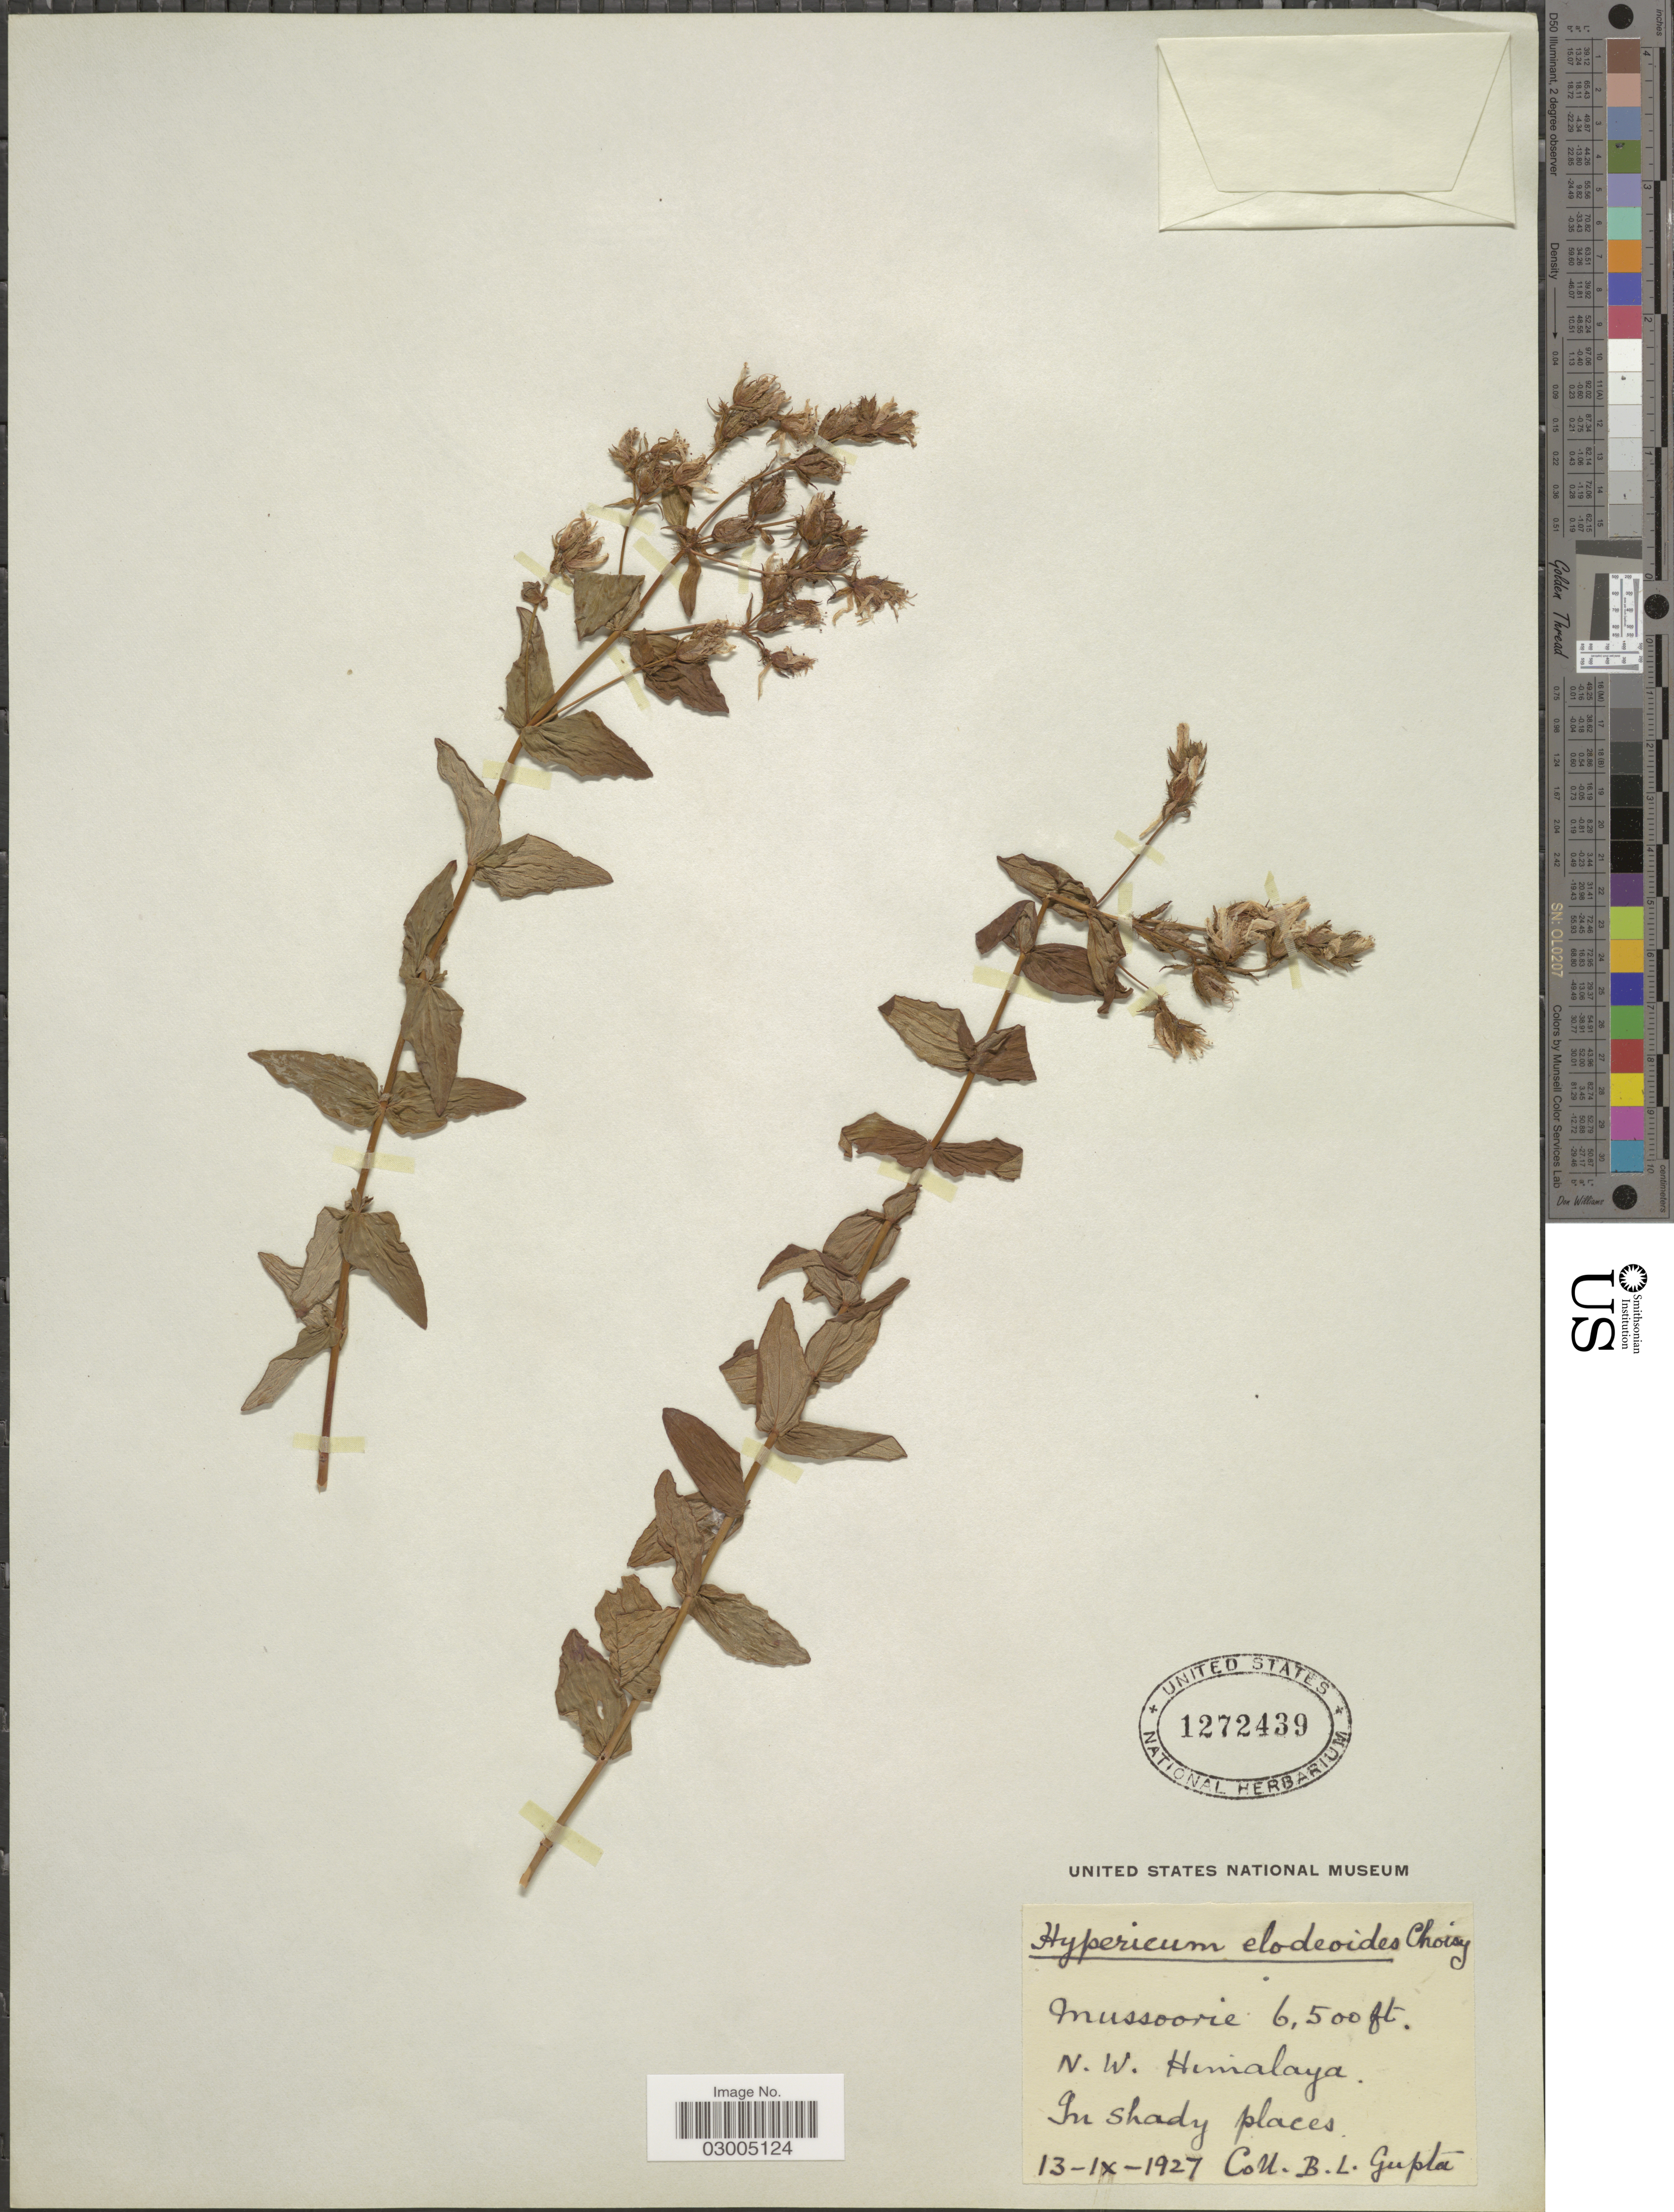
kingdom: Plantae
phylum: Tracheophyta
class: Magnoliopsida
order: Malpighiales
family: Hypericaceae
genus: Hypericum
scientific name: Hypericum elodeoides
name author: Choisy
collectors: B. L. Gupta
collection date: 1927-09-13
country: India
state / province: Uttarakhand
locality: Mussoorie. N.W. Himalaya.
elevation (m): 1981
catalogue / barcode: US 1272439